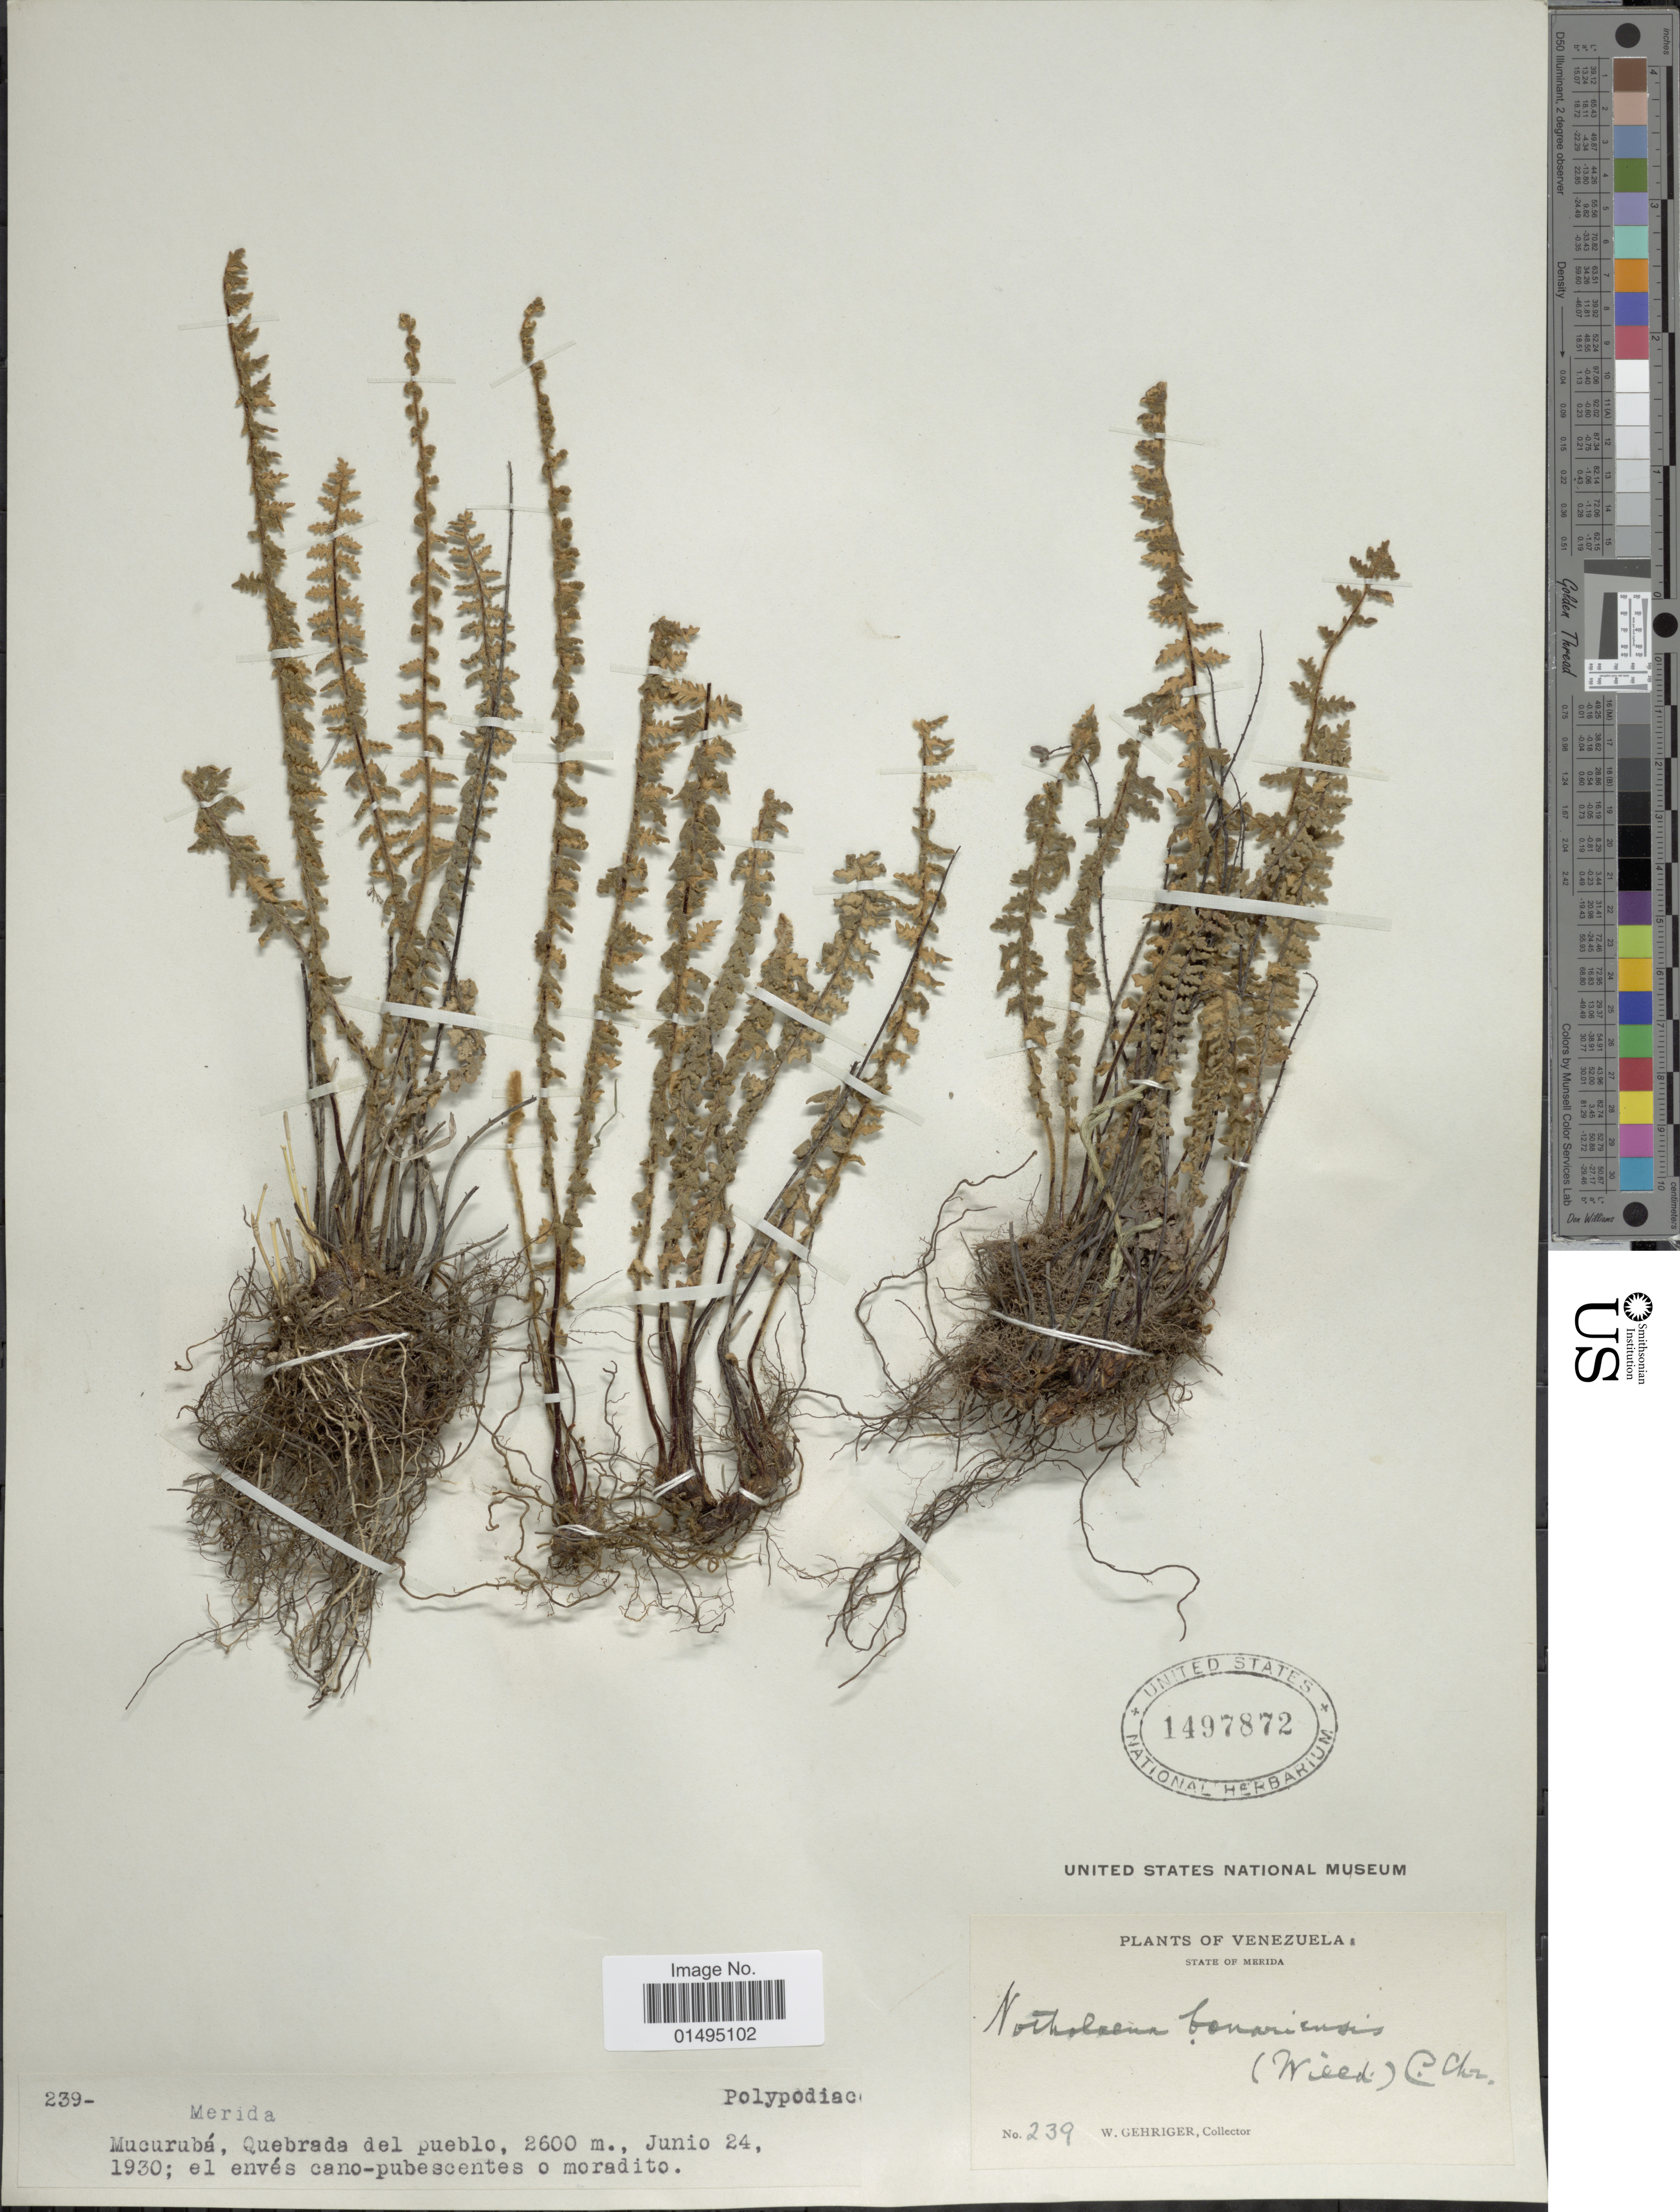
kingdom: Plantae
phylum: Tracheophyta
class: Polypodiopsida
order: Polypodiales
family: Pteridaceae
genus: Myriopteris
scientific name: Myriopteris aurea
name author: (Poir.) Grusz & Windham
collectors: W. Gehriger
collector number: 239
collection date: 1930-06-24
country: Venezuela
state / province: Mérida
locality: Merida, Mucuruba, Quebrada del Pueblo, el enves cano-pubescentes o moradito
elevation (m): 2600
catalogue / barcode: US 1497872